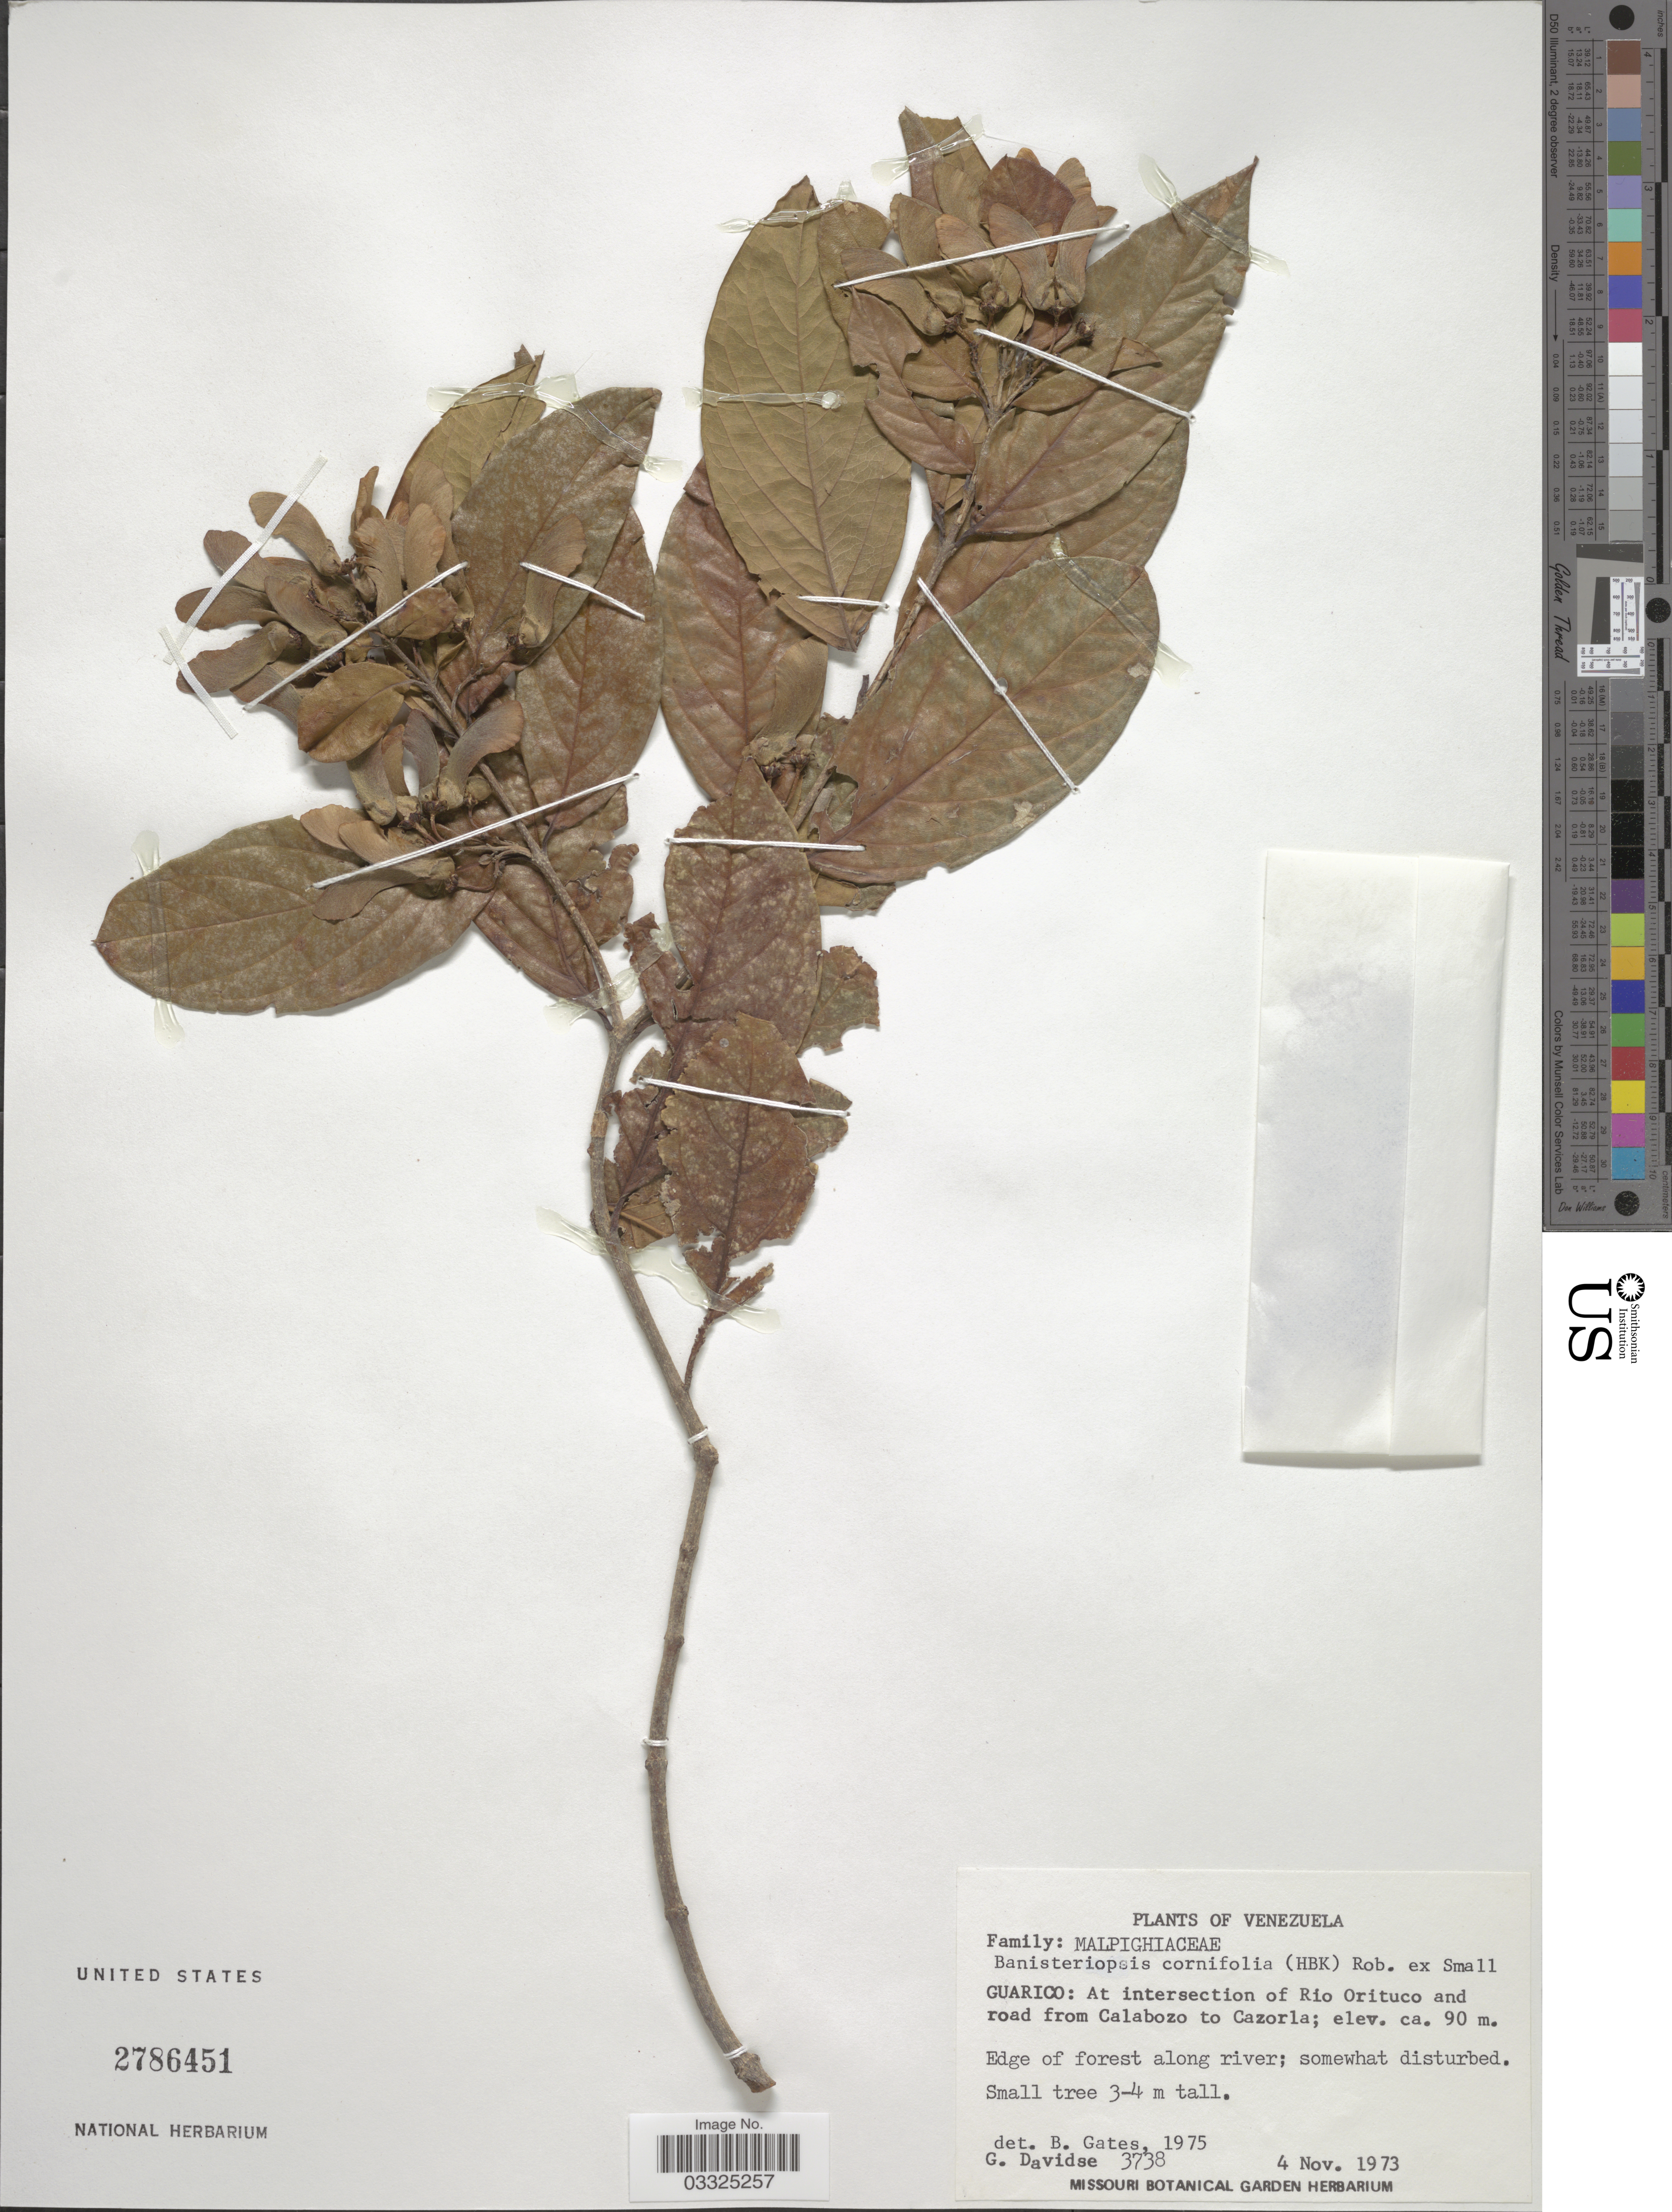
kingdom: Plantae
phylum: Tracheophyta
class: Magnoliopsida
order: Malpighiales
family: Malpighiaceae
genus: Bronwenia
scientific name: Bronwenia cornifolia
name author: (Kunth) W.R. Anderson & C. Davis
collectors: G. Davidse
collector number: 3738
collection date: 1973-11-04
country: Venezuela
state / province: Guárico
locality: At intersection of Rio Orituco and road from Calabozo to Cazorla.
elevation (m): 90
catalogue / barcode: US 2786451